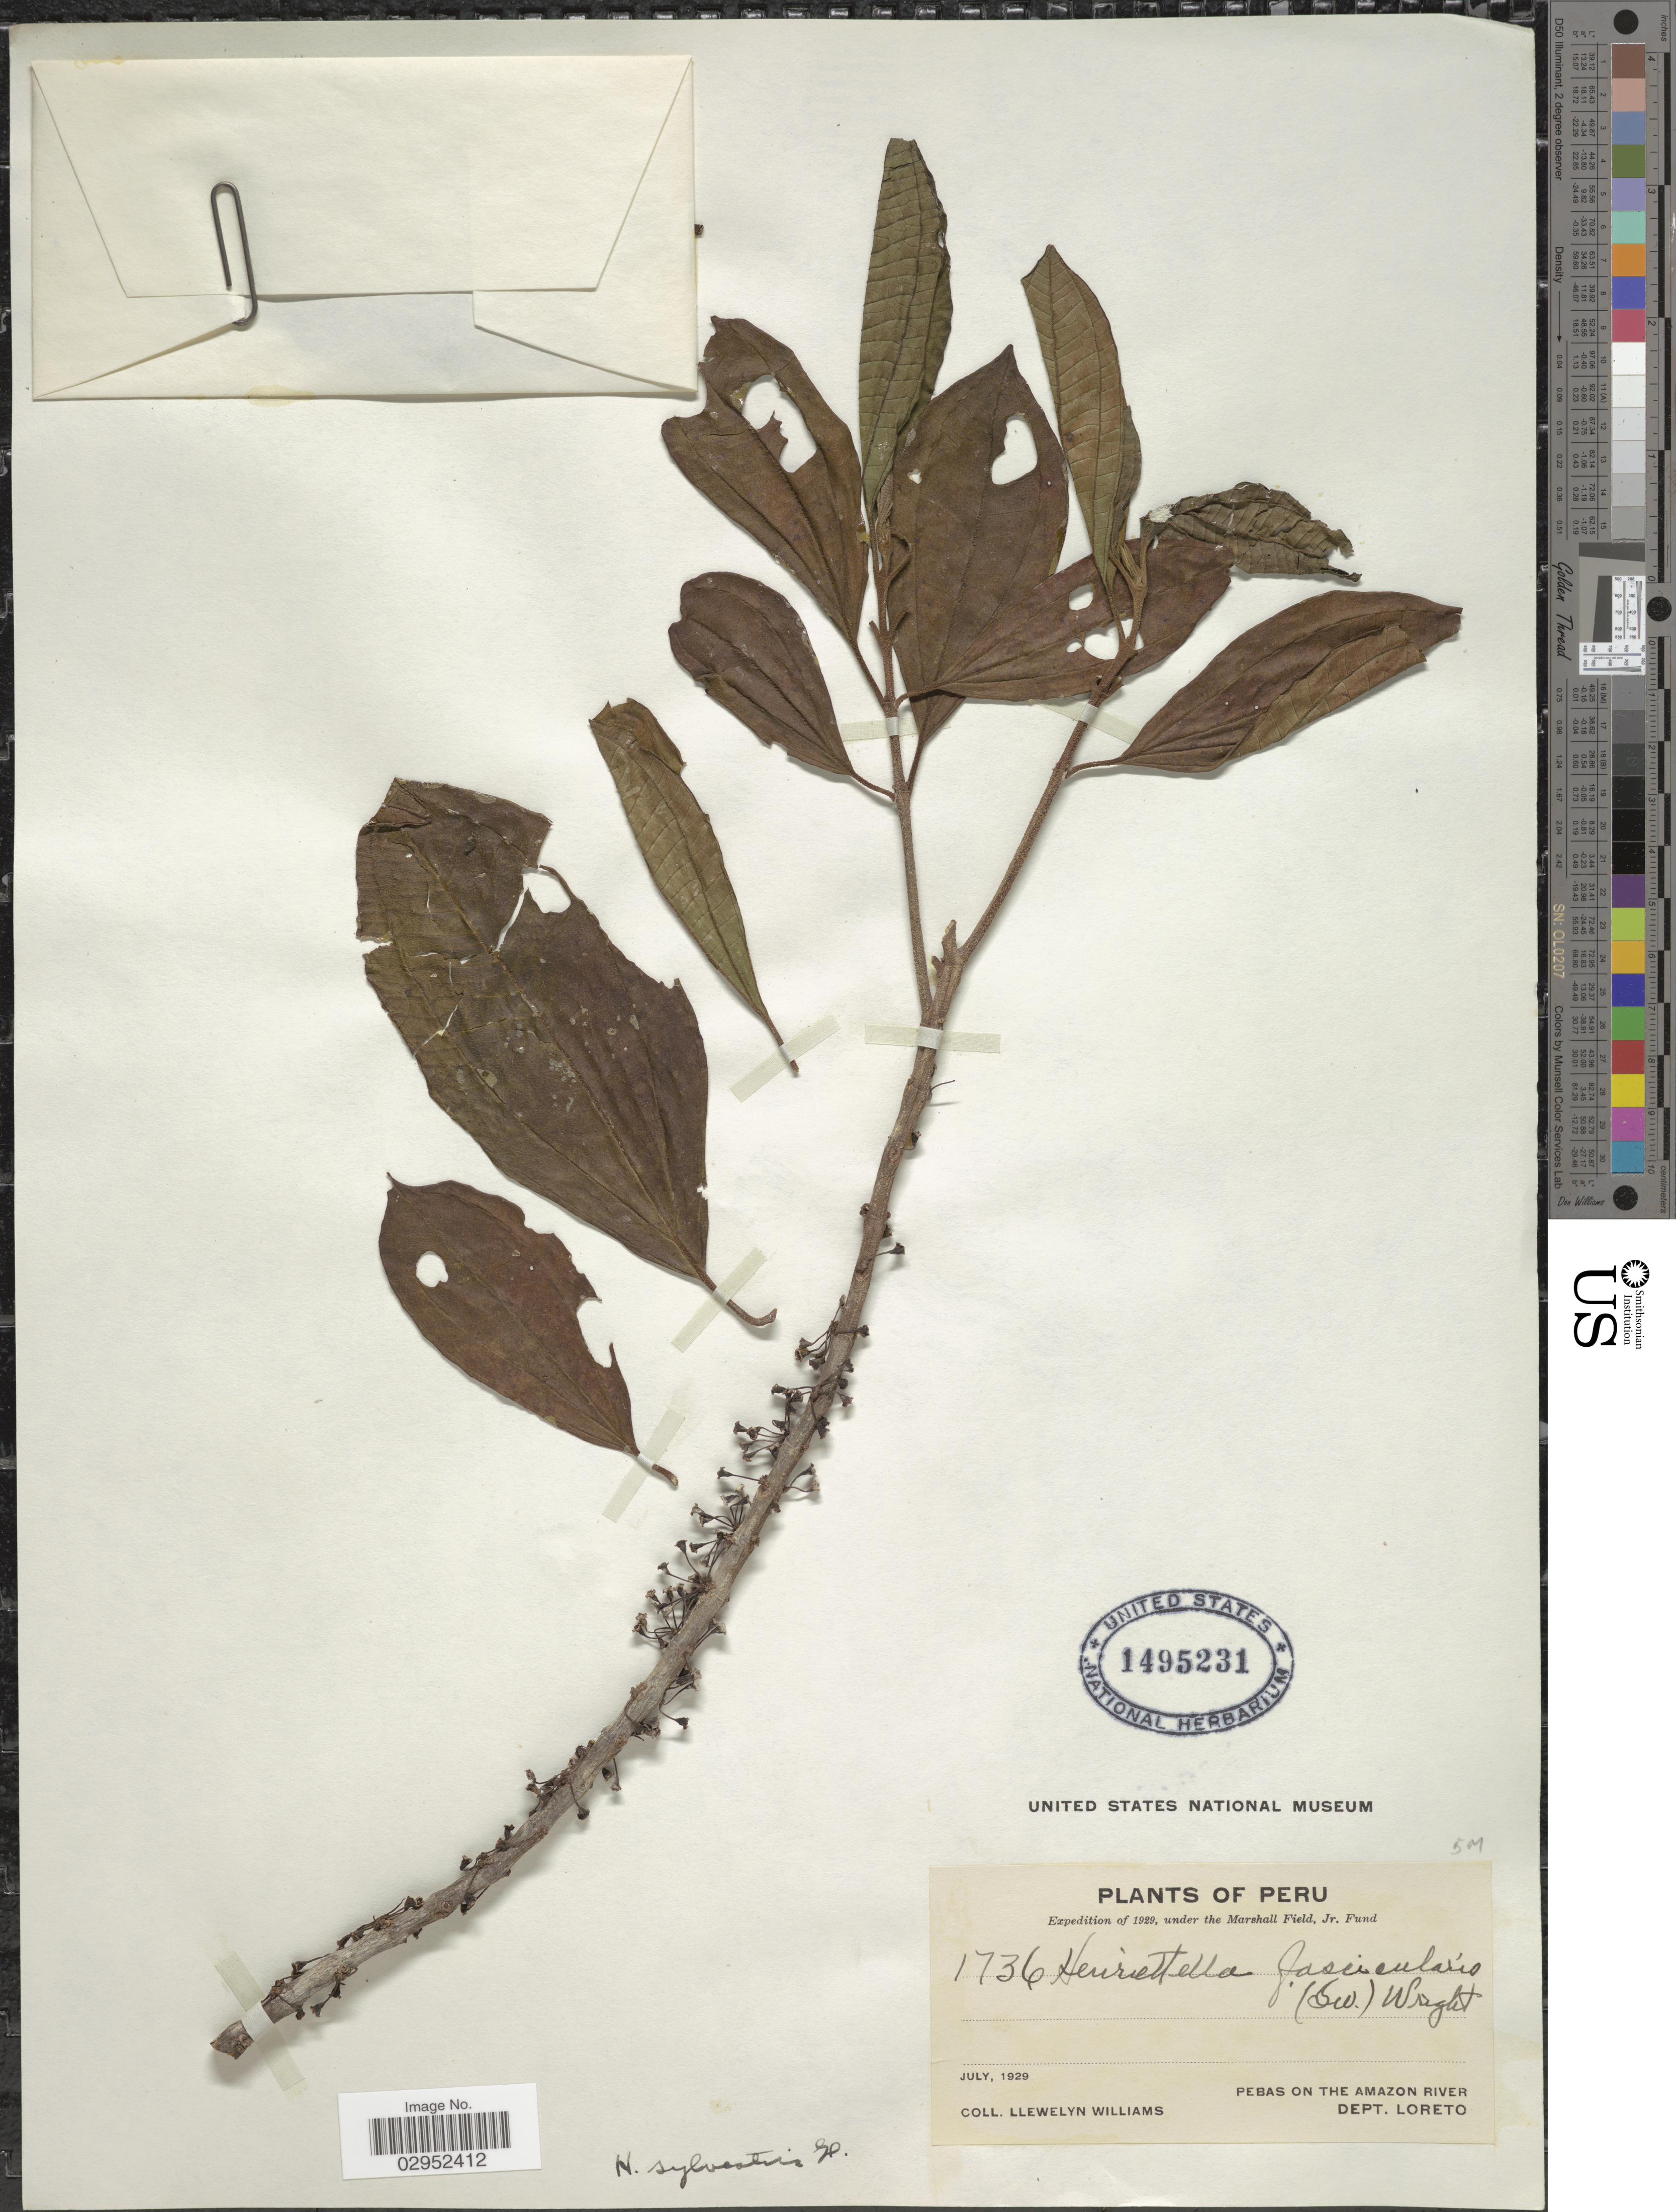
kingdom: Plantae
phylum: Tracheophyta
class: Magnoliopsida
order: Myrtales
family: Melastomataceae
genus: Henriettea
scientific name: Henriettea fascicularis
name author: (Sw.) M. Gómez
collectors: Ll. Williams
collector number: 1736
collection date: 1929-07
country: Peru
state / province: Loreto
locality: Pebas on the Amazon River. Dept. Loreto.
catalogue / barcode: US 1495231